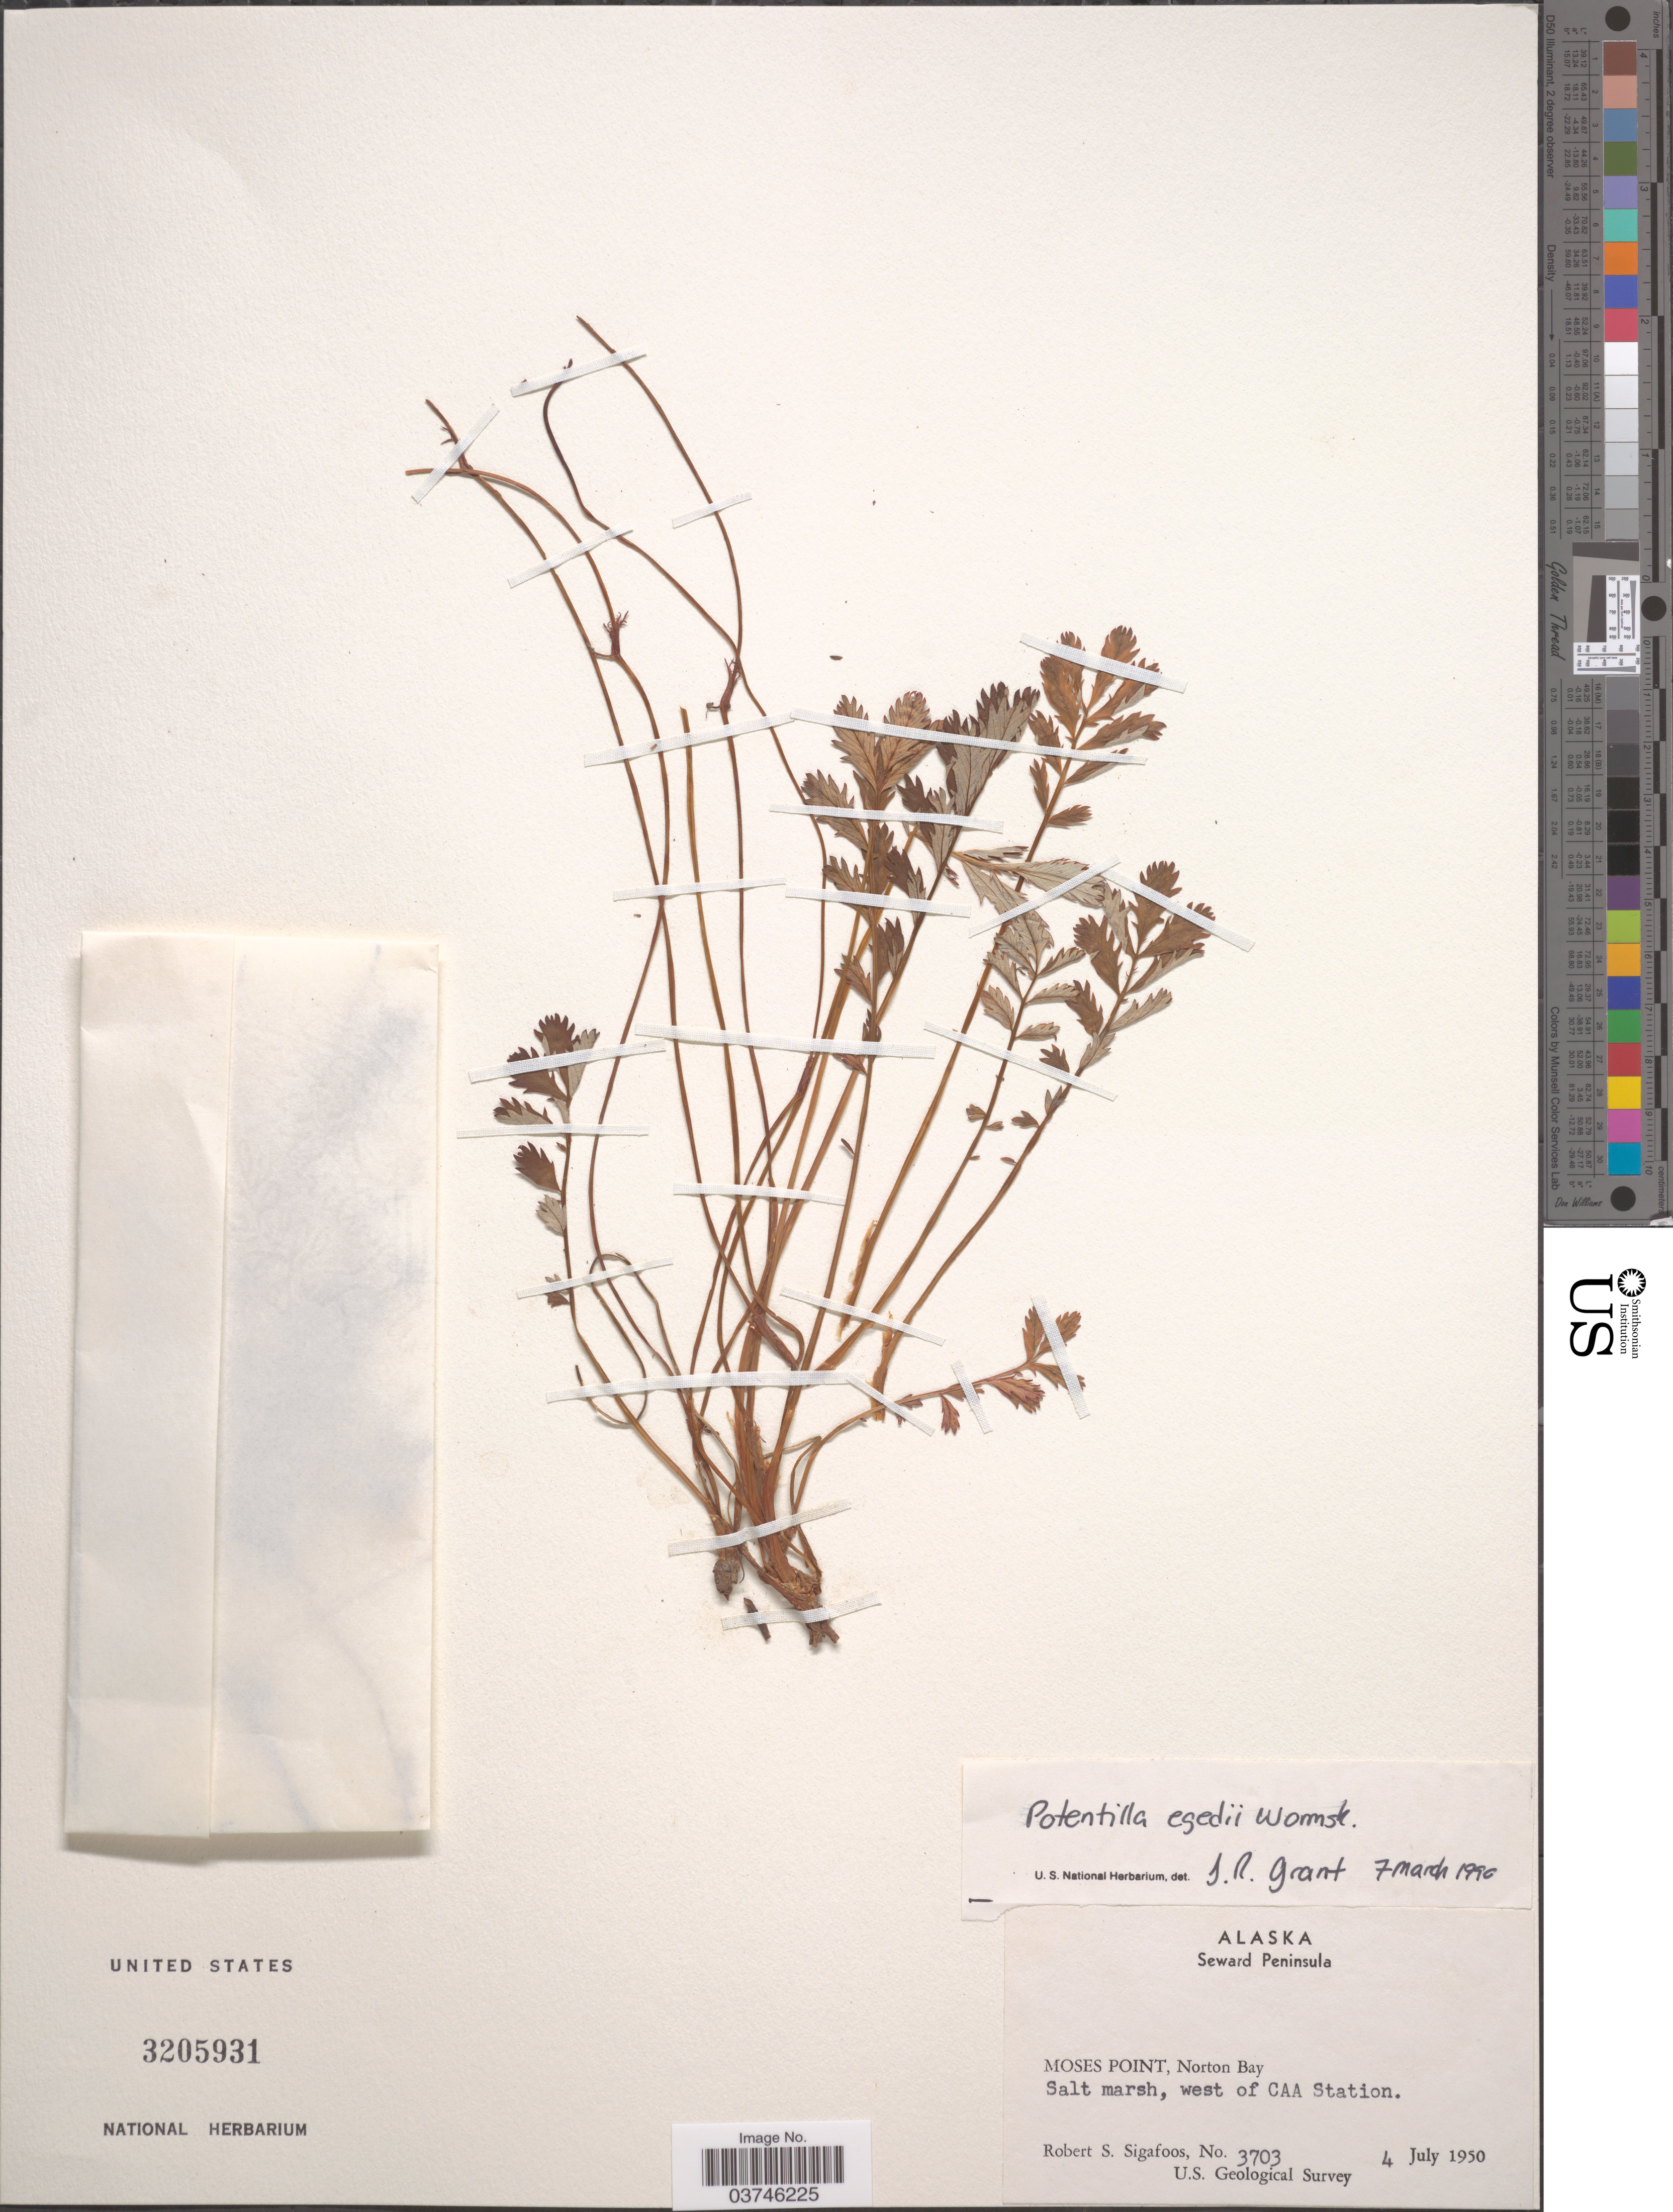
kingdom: Plantae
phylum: Tracheophyta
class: Magnoliopsida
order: Rosales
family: Rosaceae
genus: Argentina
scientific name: Argentina egedii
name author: (Wormsk. ex Oeder) Rydb.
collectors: R. Sigafoos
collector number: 3703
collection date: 1950-07-04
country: United States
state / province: Alaska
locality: Seward Peninsula. Moses Point, Norton Bay. Salt marsh, west of CAA Station.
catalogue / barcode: US 3205931